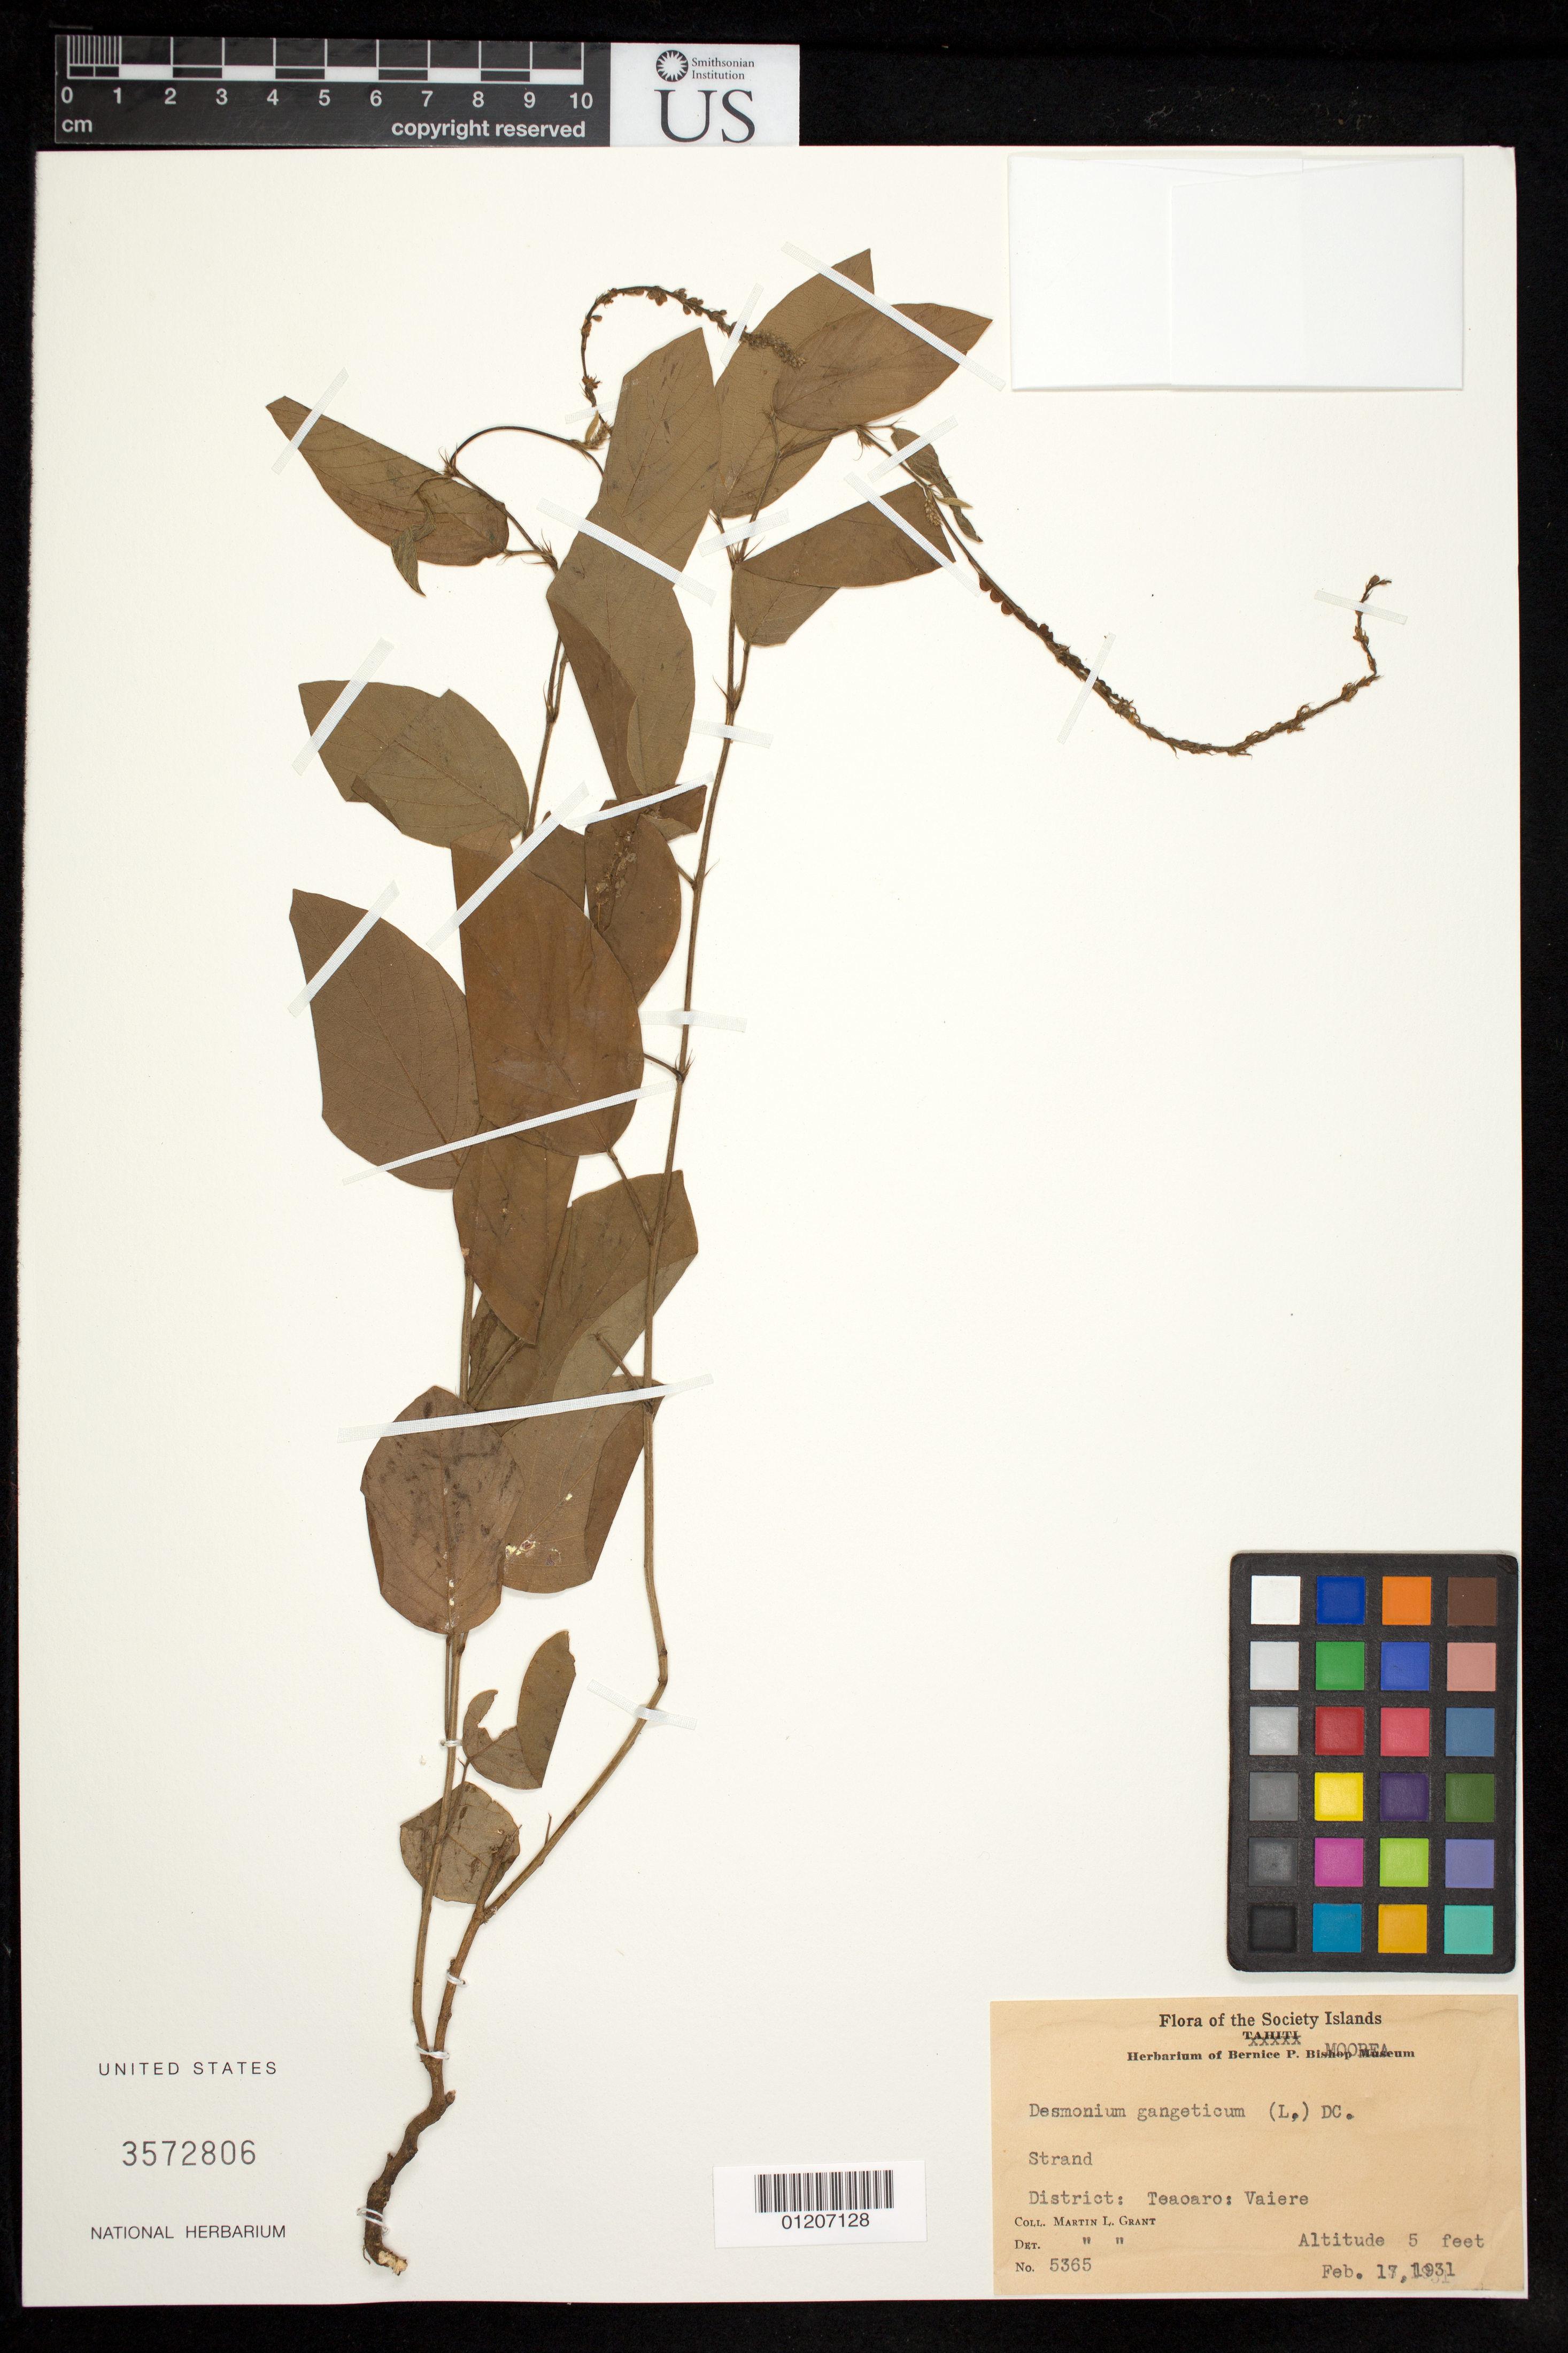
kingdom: Plantae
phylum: Tracheophyta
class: Magnoliopsida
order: Fabales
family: Fabaceae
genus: Pleurolobus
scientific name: Pleurolobus gangeticus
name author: (L.) J. St.-Hil. ex H. Ohashi & K. Ohashi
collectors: M. L. Grant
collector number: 5365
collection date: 1931-02-17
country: French Polynesia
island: Moorea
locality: Teaoaro: Vaiere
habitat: Strand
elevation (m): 2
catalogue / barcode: US 3572806